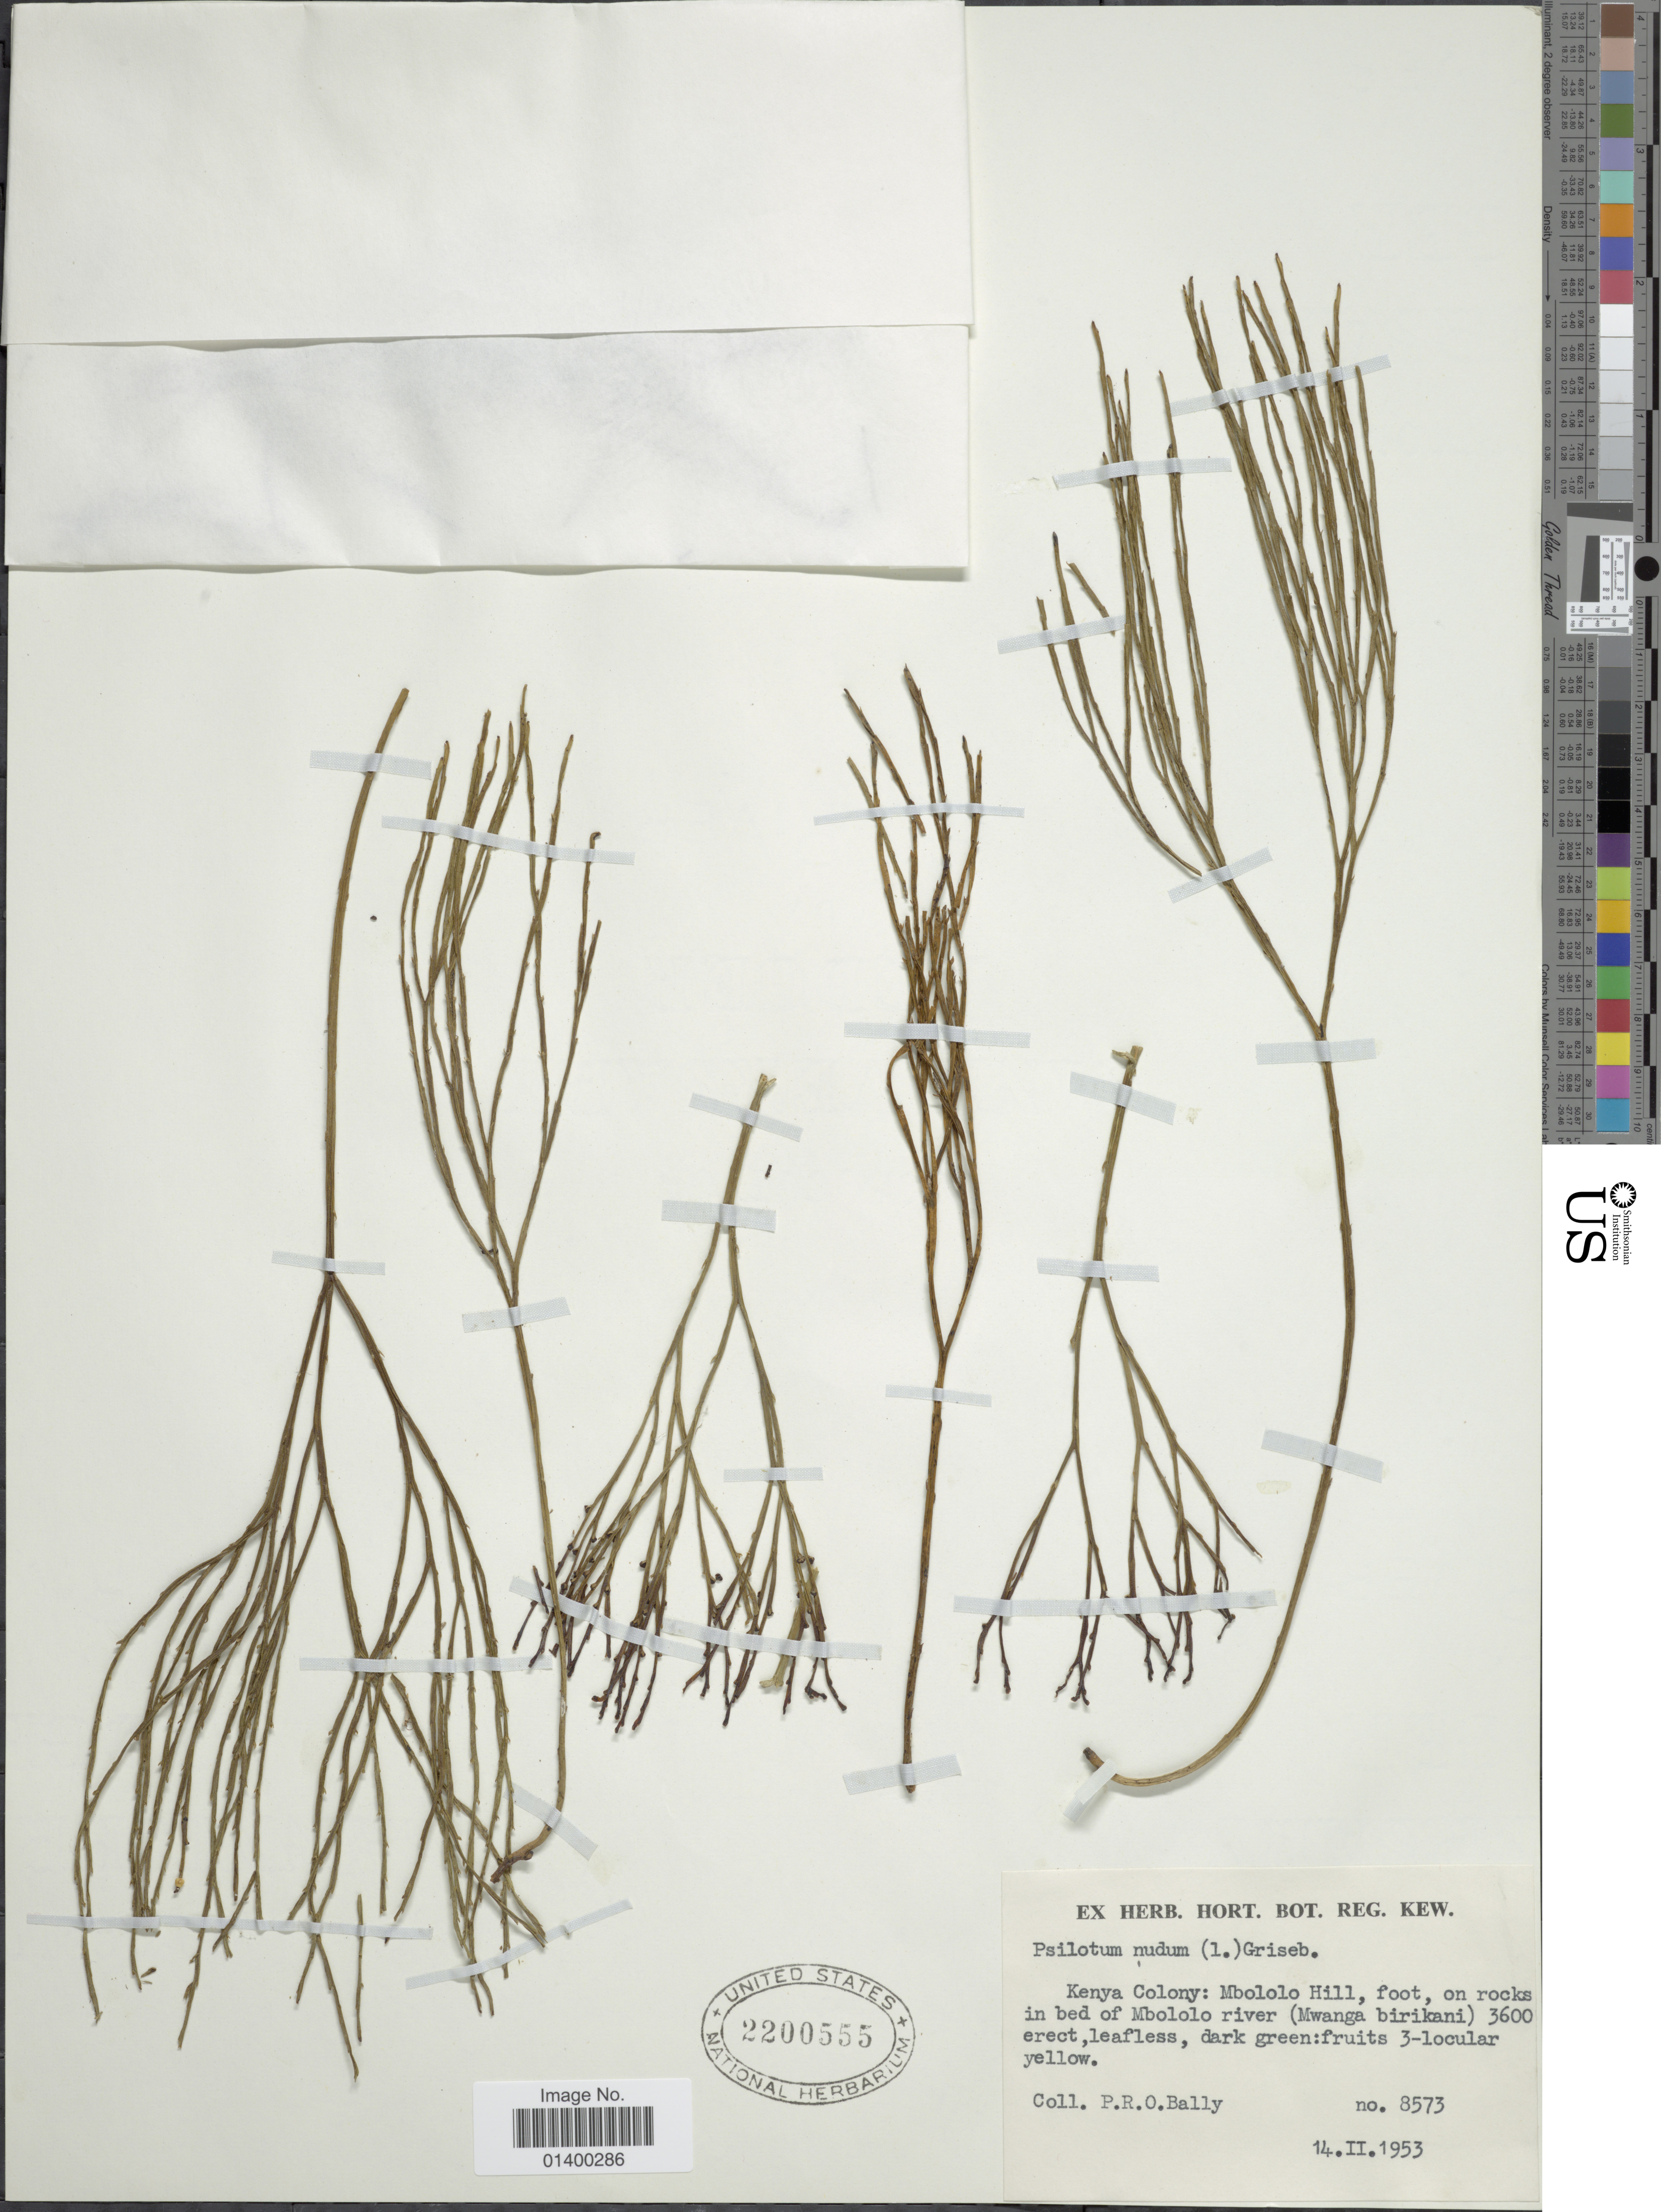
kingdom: Plantae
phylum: Tracheophyta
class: Polypodiopsida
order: Psilotales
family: Psilotaceae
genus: Psilotum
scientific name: Psilotum nudum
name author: (L.) P. Beauv.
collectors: P. Bally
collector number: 8573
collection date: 1953-02-14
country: Kenya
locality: Kenya Colony: Mbololo Hill, foot, on rocks in bed of Mbololo river (Mwanga birikani)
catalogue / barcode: US 2200555